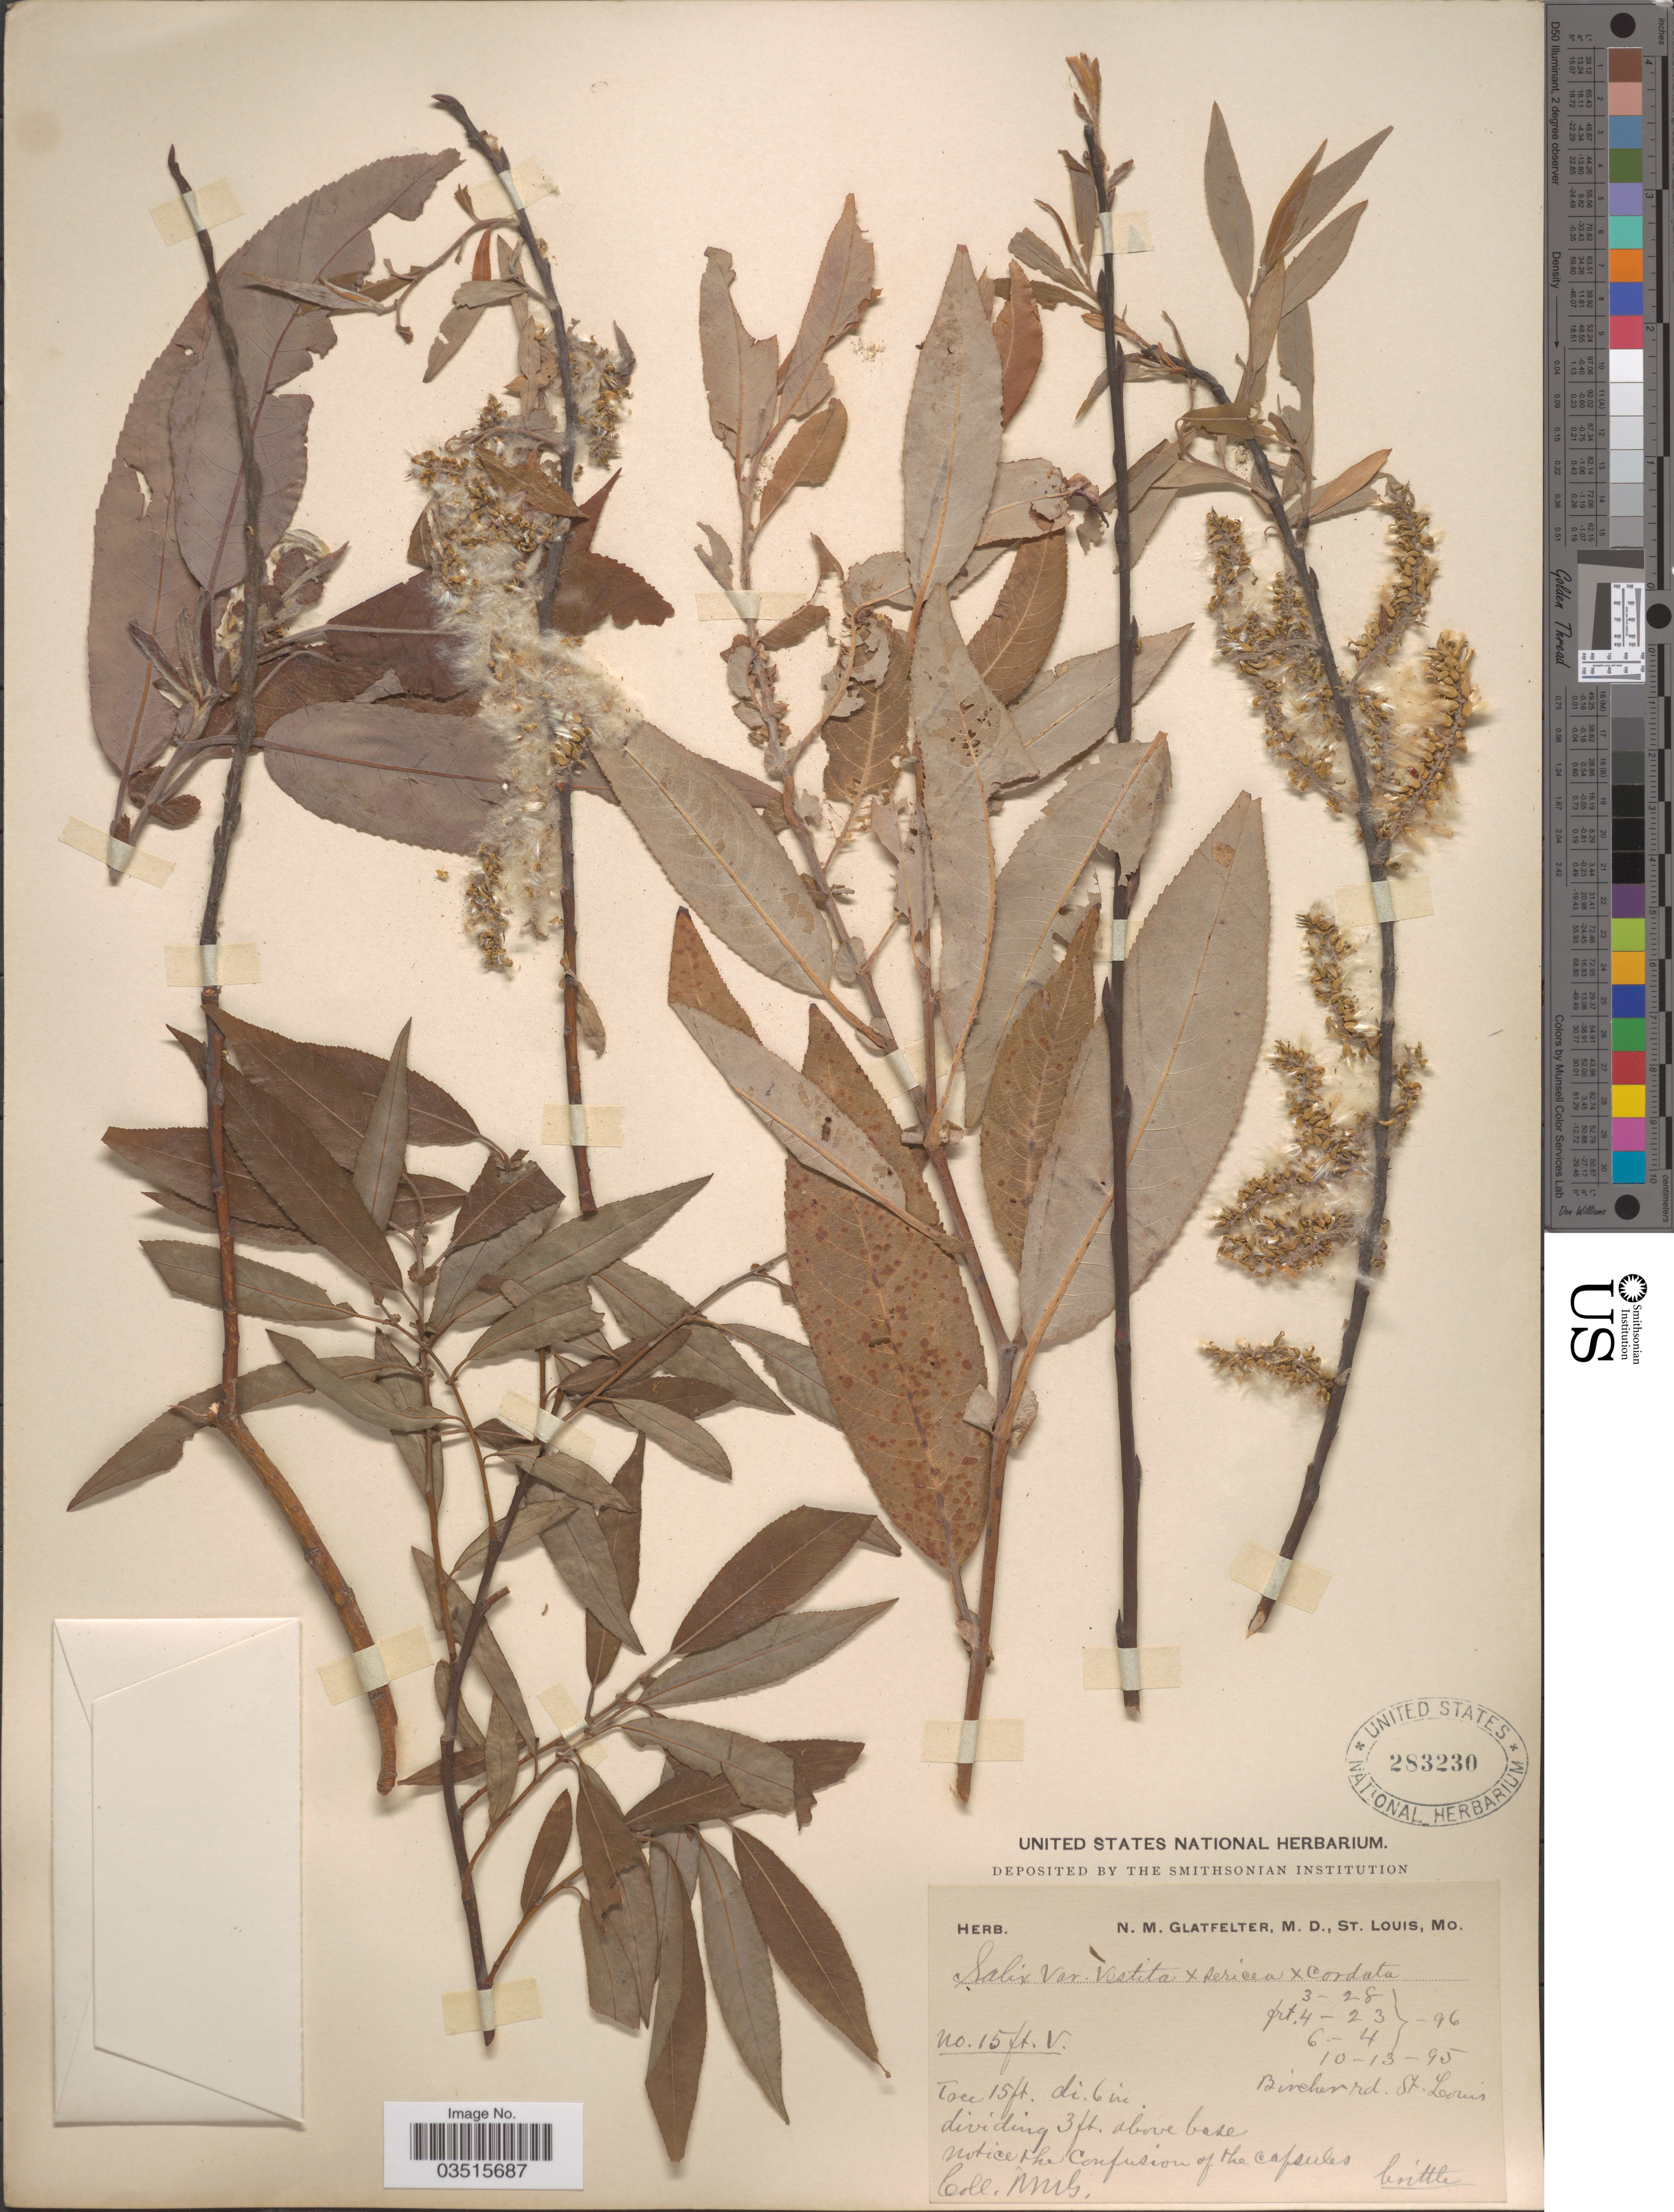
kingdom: Plantae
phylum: Tracheophyta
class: Magnoliopsida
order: Malpighiales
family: Salicaceae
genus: Salix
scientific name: Salix missouriensis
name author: Bebb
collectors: N. M. Glatfelter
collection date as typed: Transcribed d/m/y: 13/10/95 to 4/6/96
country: United States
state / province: Missouri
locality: Bircher rd. St. Louis.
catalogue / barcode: US 283230